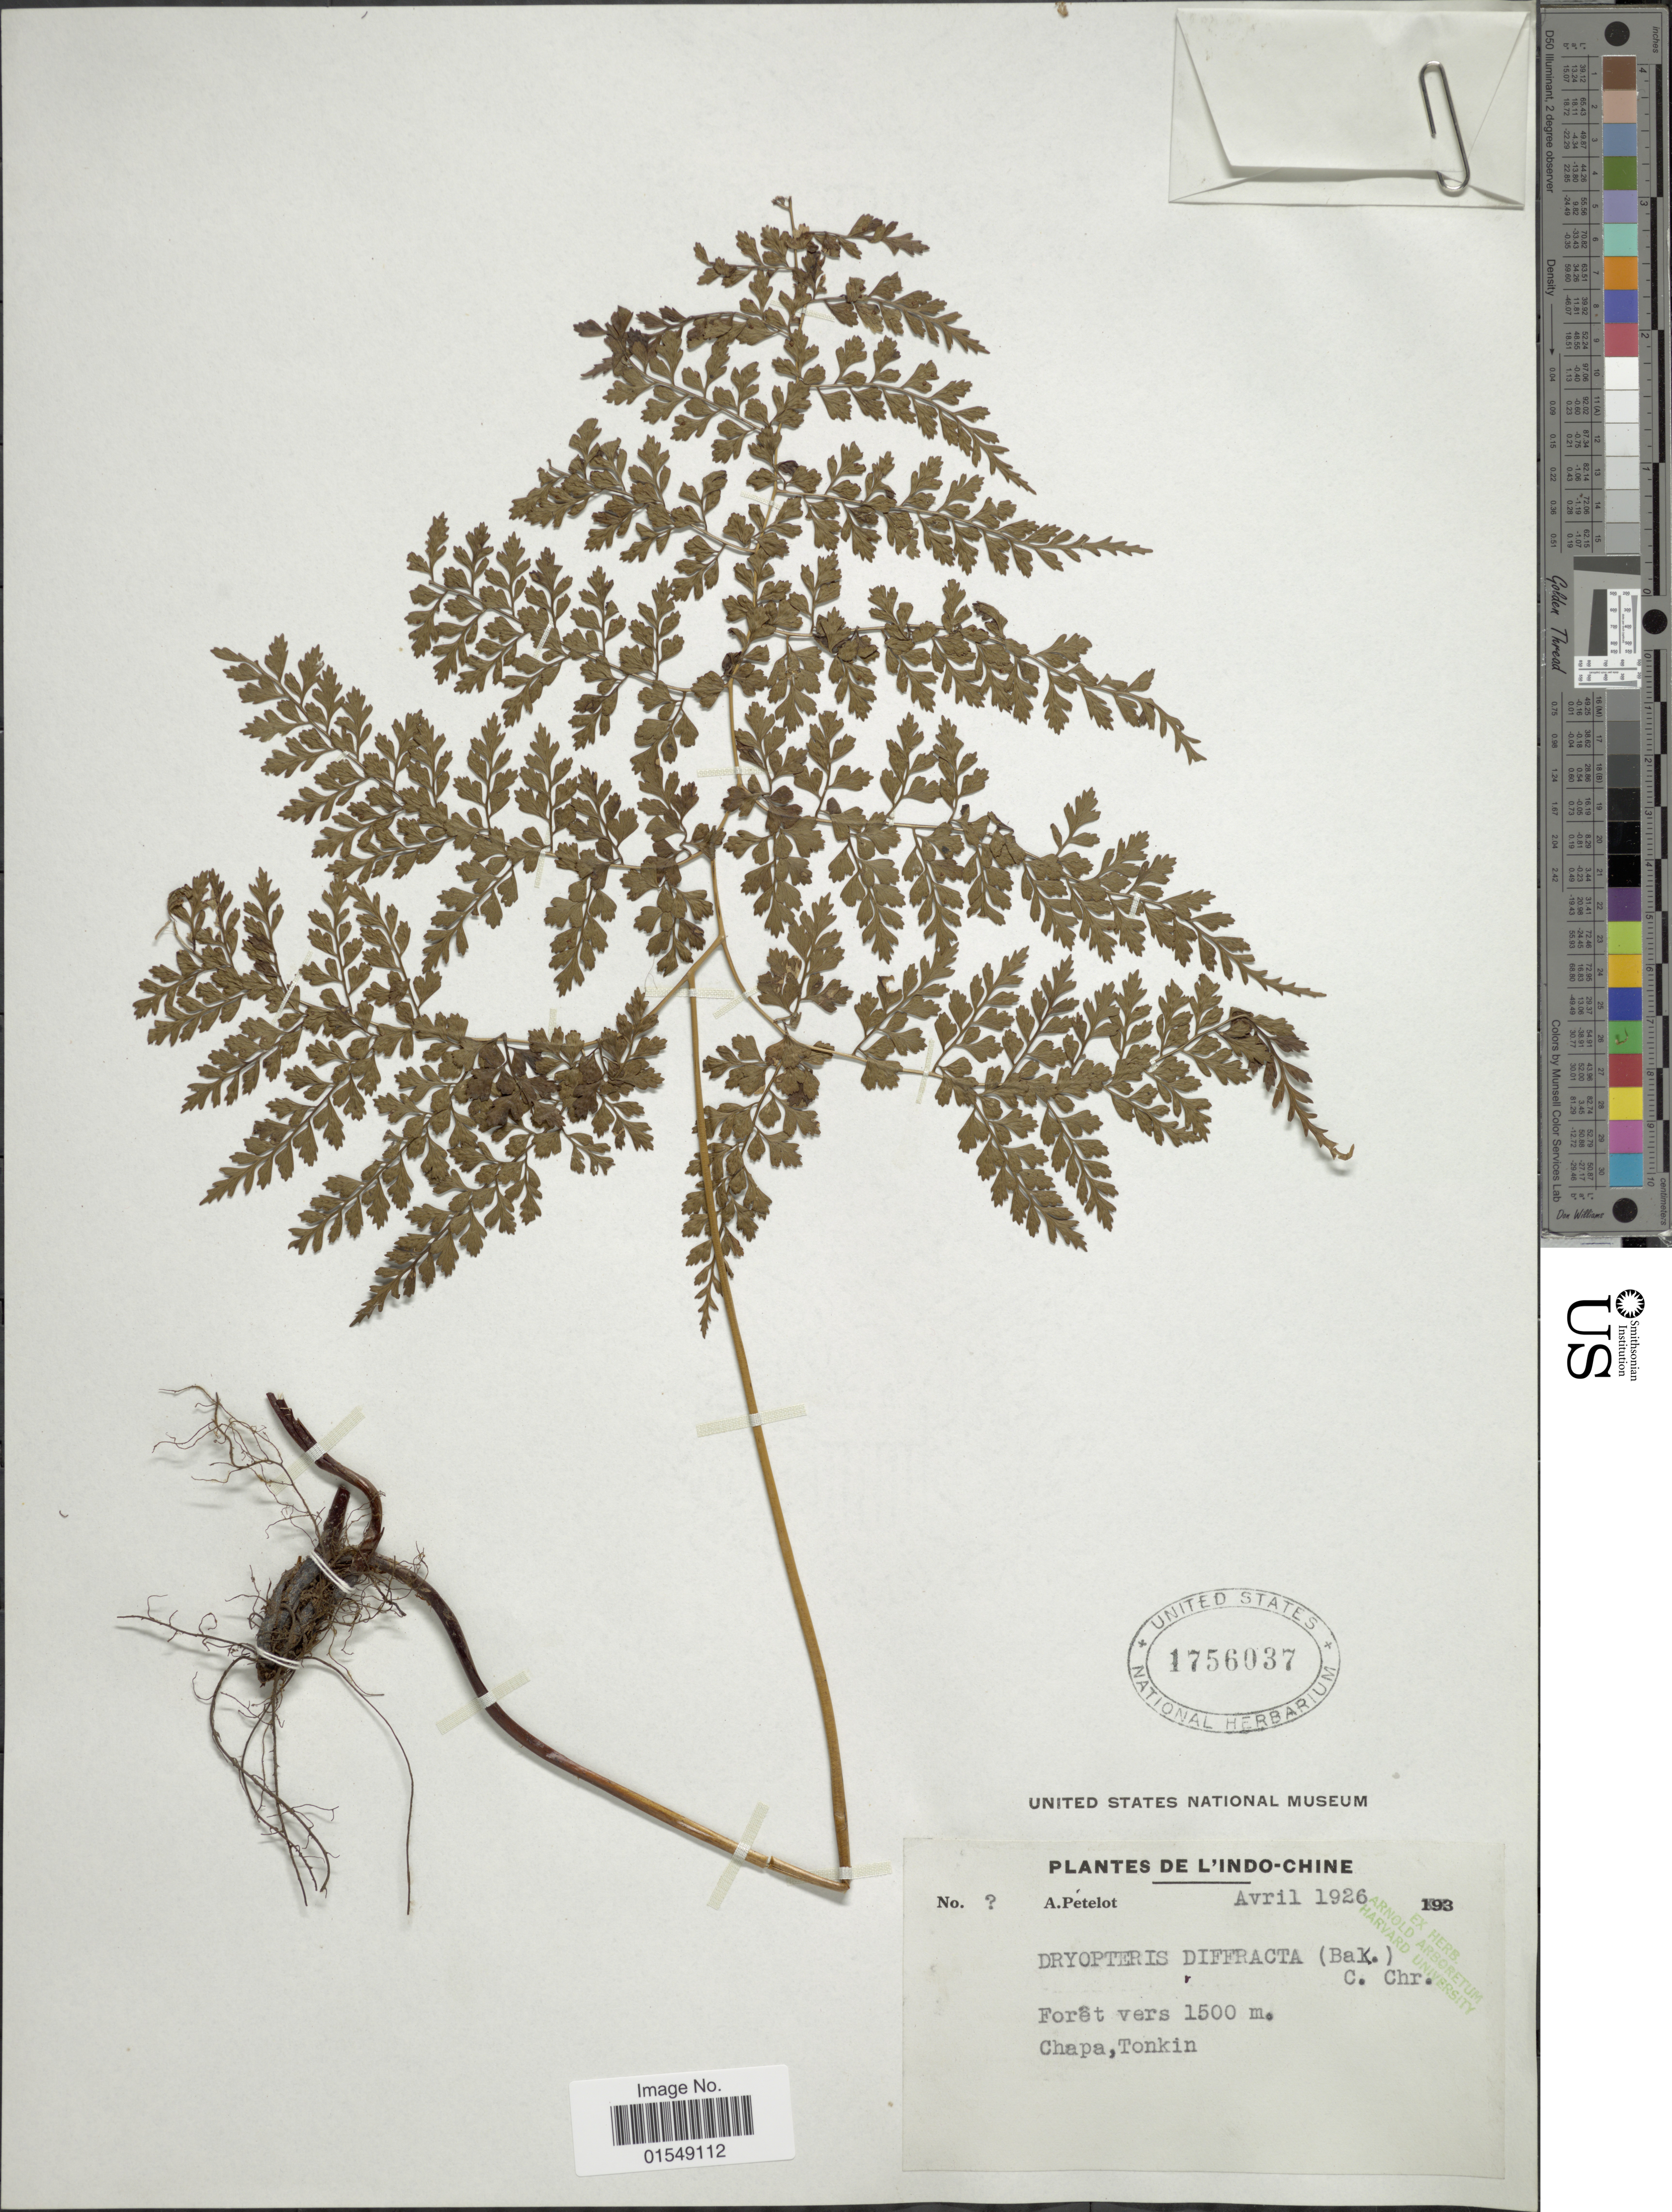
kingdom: Plantae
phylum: Tracheophyta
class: Polypodiopsida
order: Polypodiales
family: Dryopteridaceae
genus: Arachniodes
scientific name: Arachniodes diffracta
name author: (Baker) Ching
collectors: A. Petelot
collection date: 1926-04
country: Vietnam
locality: L'indo-chine, Chapa, Tonkin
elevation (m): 1500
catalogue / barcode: US 1756037